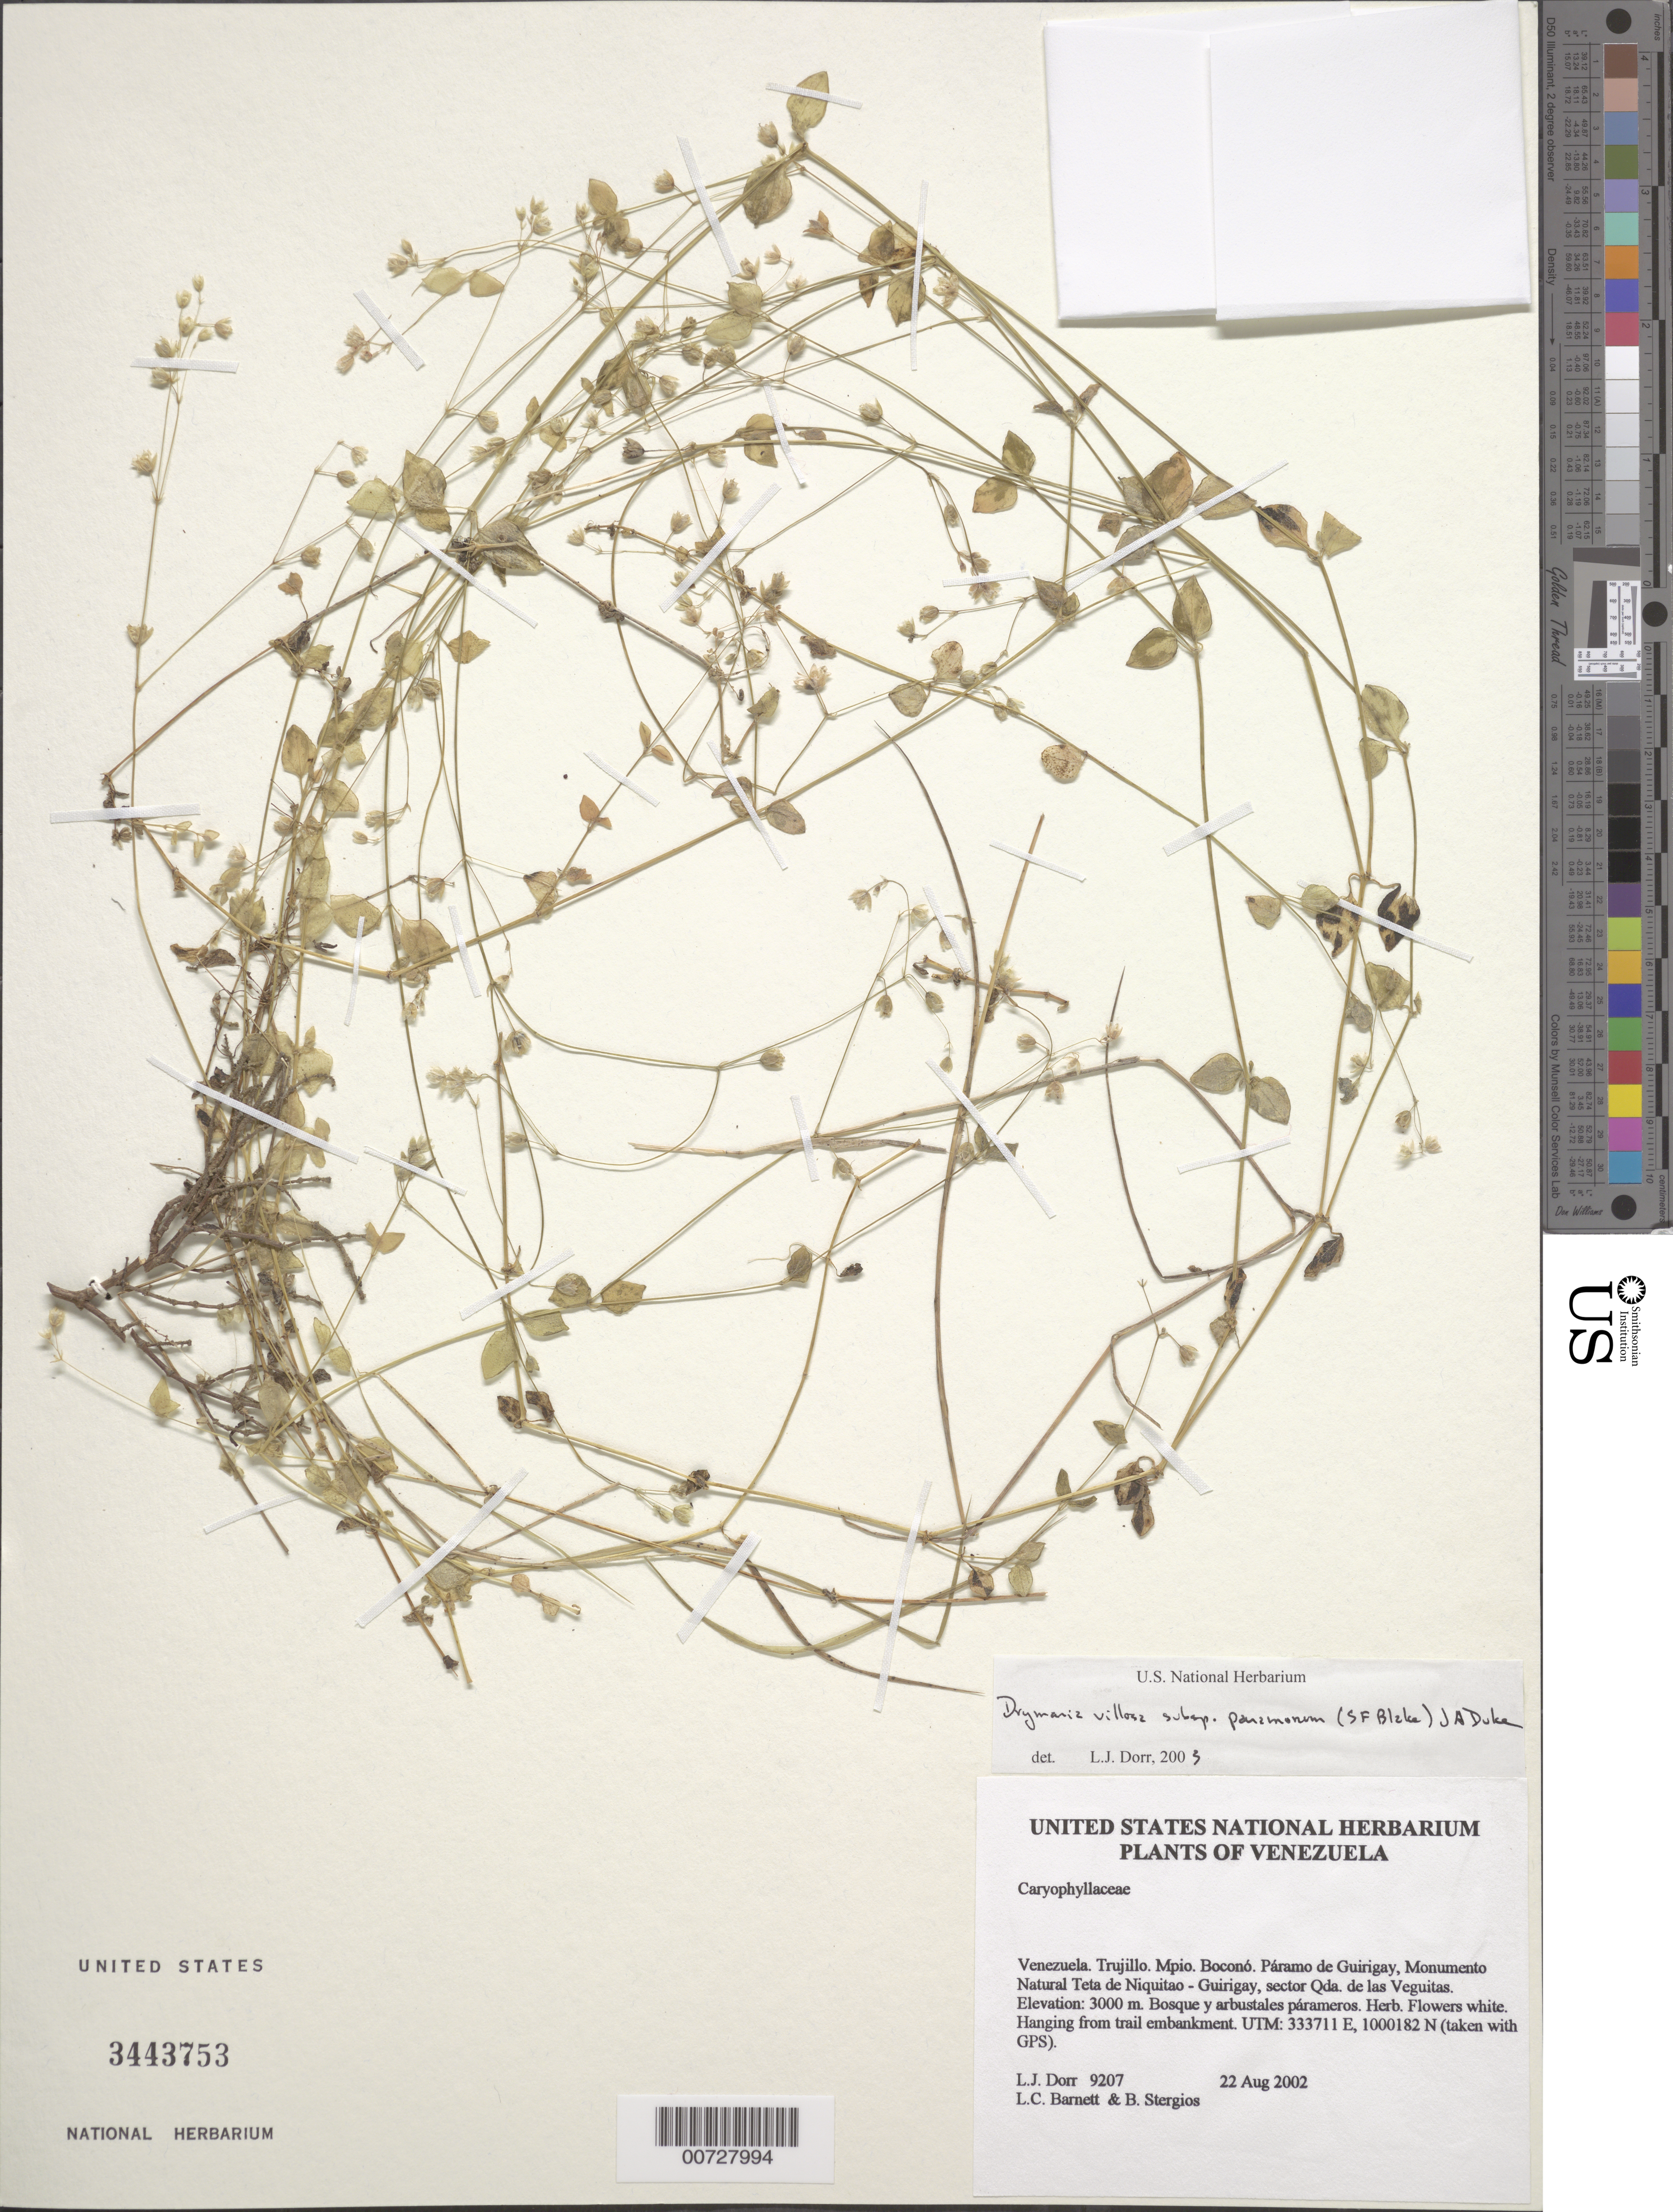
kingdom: Plantae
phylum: Tracheophyta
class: Magnoliopsida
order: Caryophyllales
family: Caryophyllaceae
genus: Drymaria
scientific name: Drymaria villosa subsp. paramorum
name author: (S.F. Blake) J.A. Duke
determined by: Dorr, L. J., (BOT), Smithsonian Institution - National Museum of Natural History (UNITED STATES)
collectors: L. J. Dorr, L. C. Barnett & B. G. Stergios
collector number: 9207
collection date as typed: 22 Aug 2002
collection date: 2002-08-22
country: Venezuela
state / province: Trujillo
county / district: Boconó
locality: Páramo de Guirigay, Monumento Natural Teta de Niquitao - Guirigay, sector Las Veguitas.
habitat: Bosque y arbustales párameros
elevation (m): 3000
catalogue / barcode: US 3443753